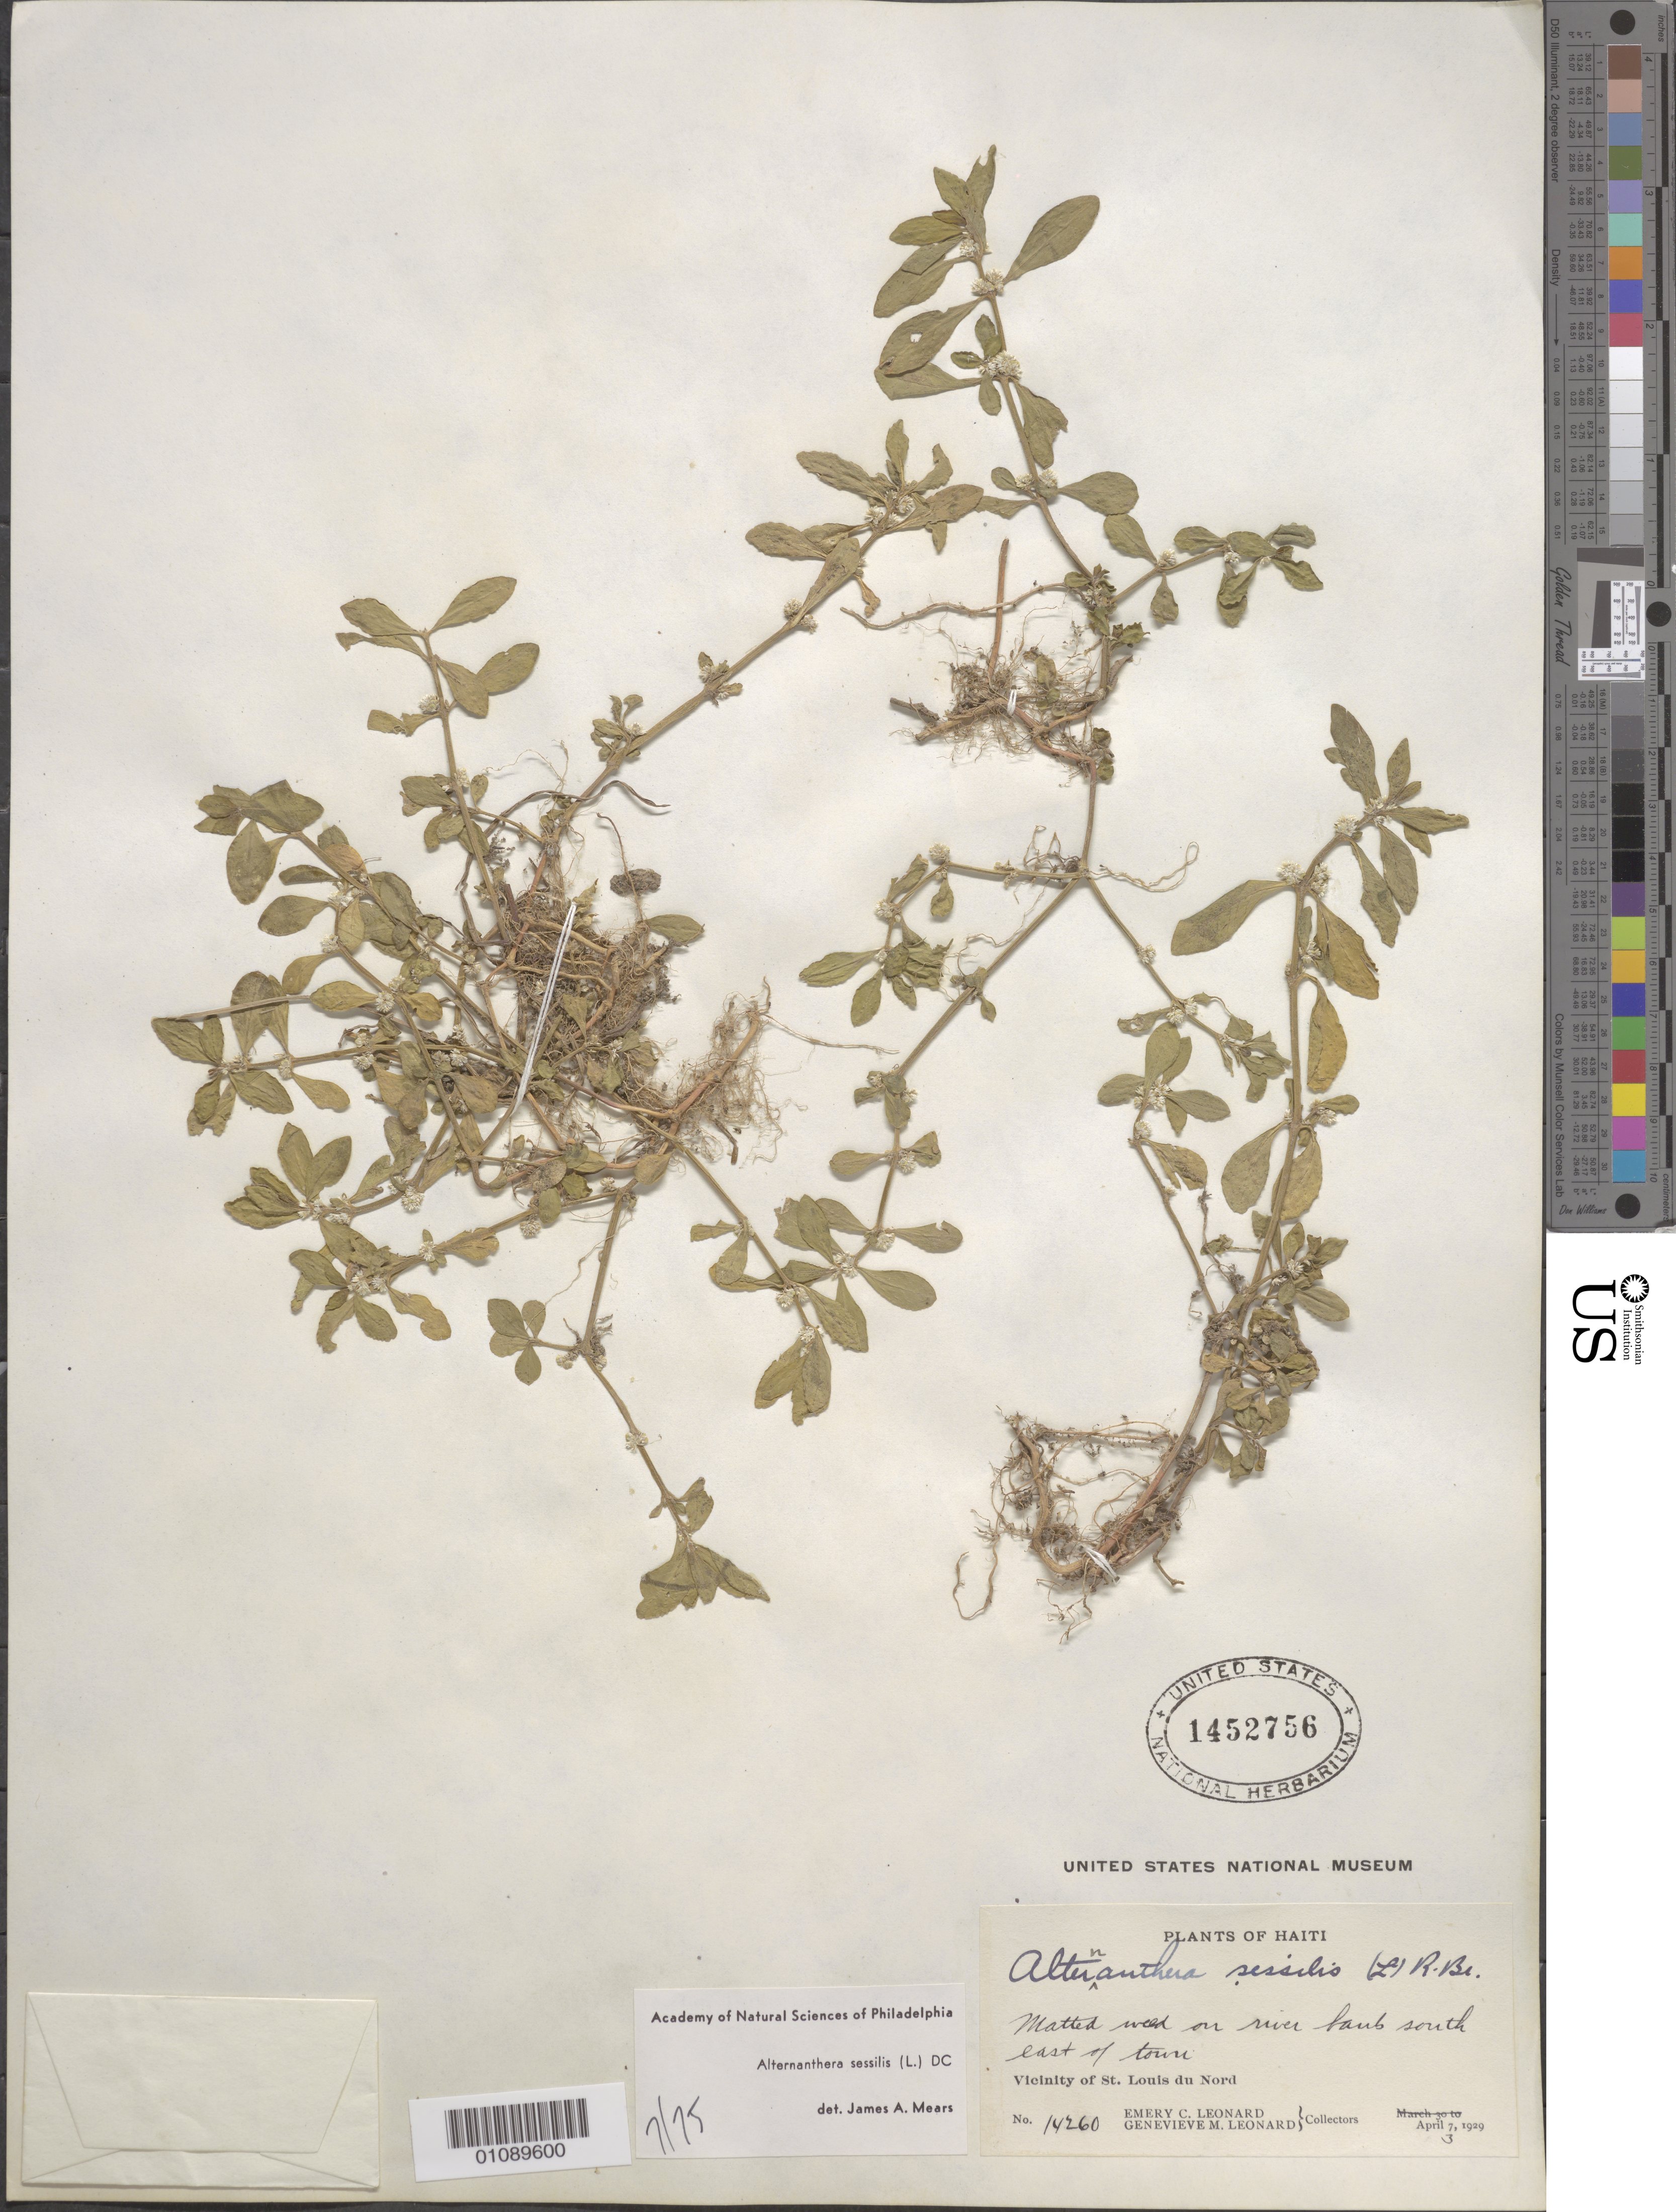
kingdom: Plantae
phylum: Tracheophyta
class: Magnoliopsida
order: Caryophyllales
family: Amaranthaceae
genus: Alternanthera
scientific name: Alternanthera sessilis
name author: (L.) DC.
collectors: E. C. Leonard & G. M. Leonard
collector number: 14260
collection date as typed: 03 Apr 1929 to 07 Apr 1929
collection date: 1929-04-03/1929-04-07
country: Haiti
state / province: Nord-Óuest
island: Hispaniola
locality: Vicinity of St. Louis du Nord, SE of town.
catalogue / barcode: US 1452756